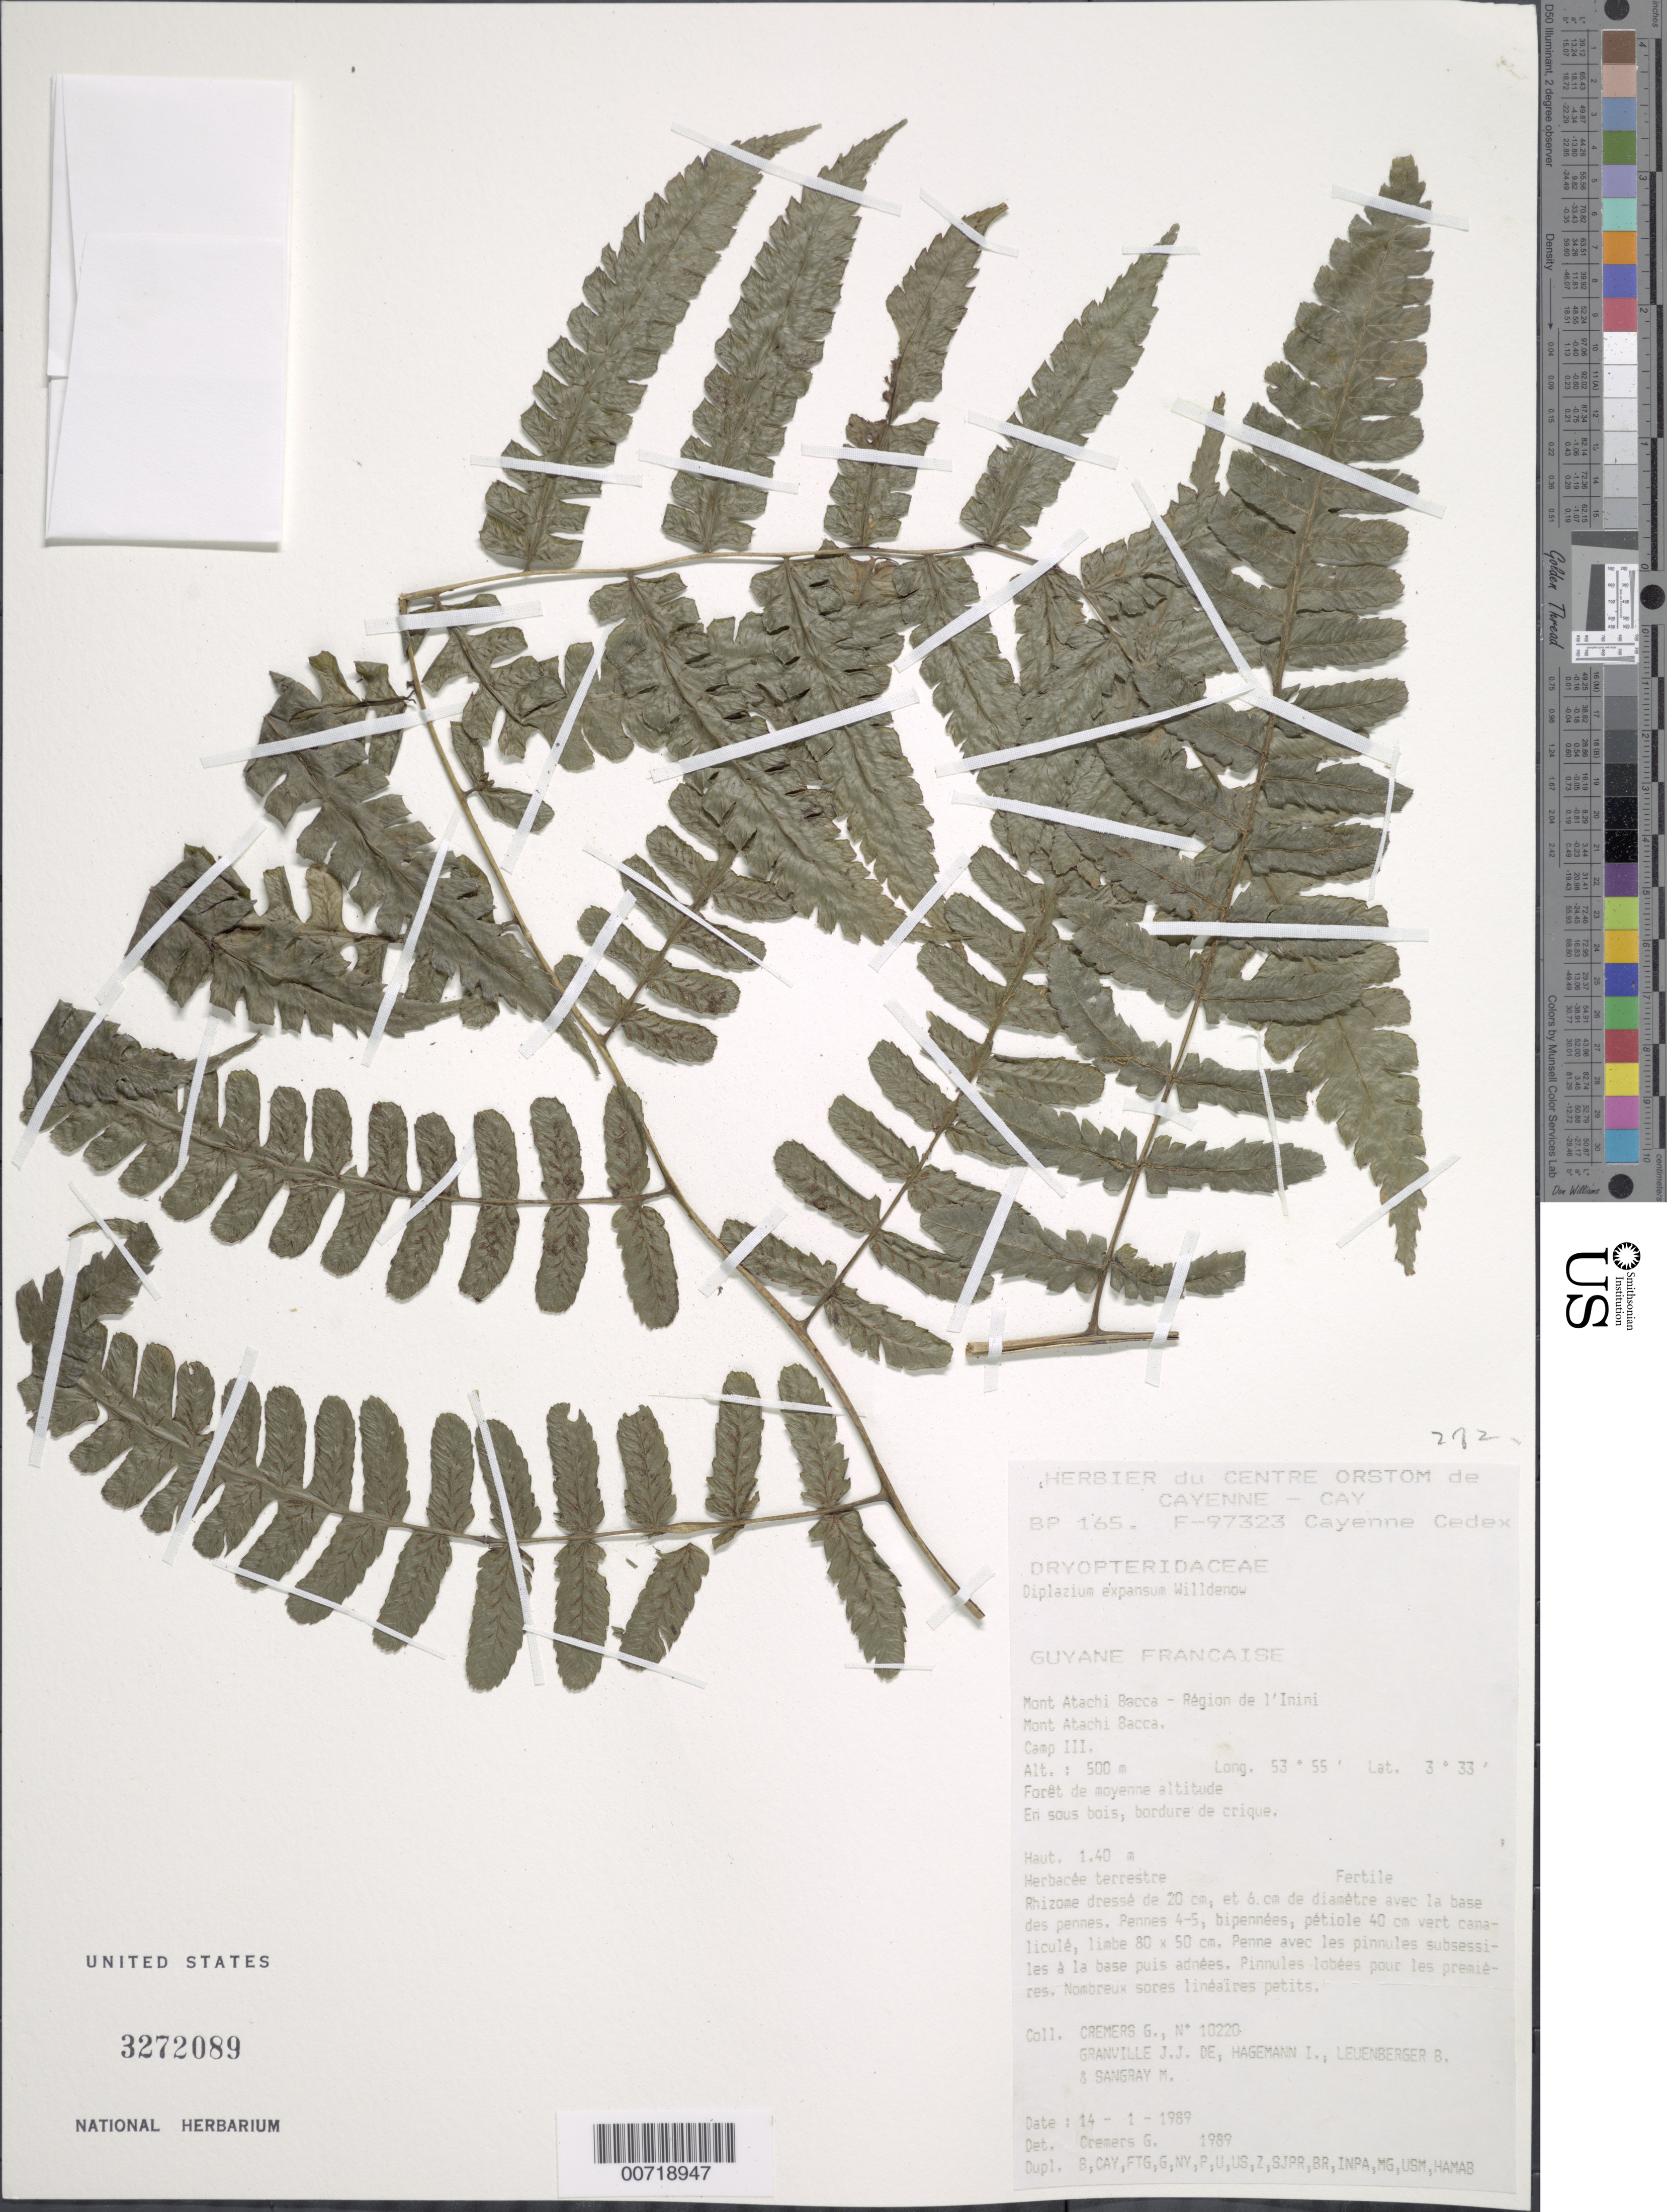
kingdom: Plantae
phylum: Tracheophyta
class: Polypodiopsida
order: Polypodiales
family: Athyriaceae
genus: Diplazium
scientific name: Diplazium expansum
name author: Willd.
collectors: G. Cremers, J.-J. de Granville, I. Hagemann, B. Leuenberger & M. Sangray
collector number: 10220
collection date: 1989-01-14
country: French Guiana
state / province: Cayenne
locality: Mont Atachi Bacca - Région de l'Inini, Mont Atachi Bacca, Plata sommitale, Camp III, Forêt de moyenne altitude, En sous bois, bordure de crique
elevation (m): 500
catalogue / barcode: US 3272089